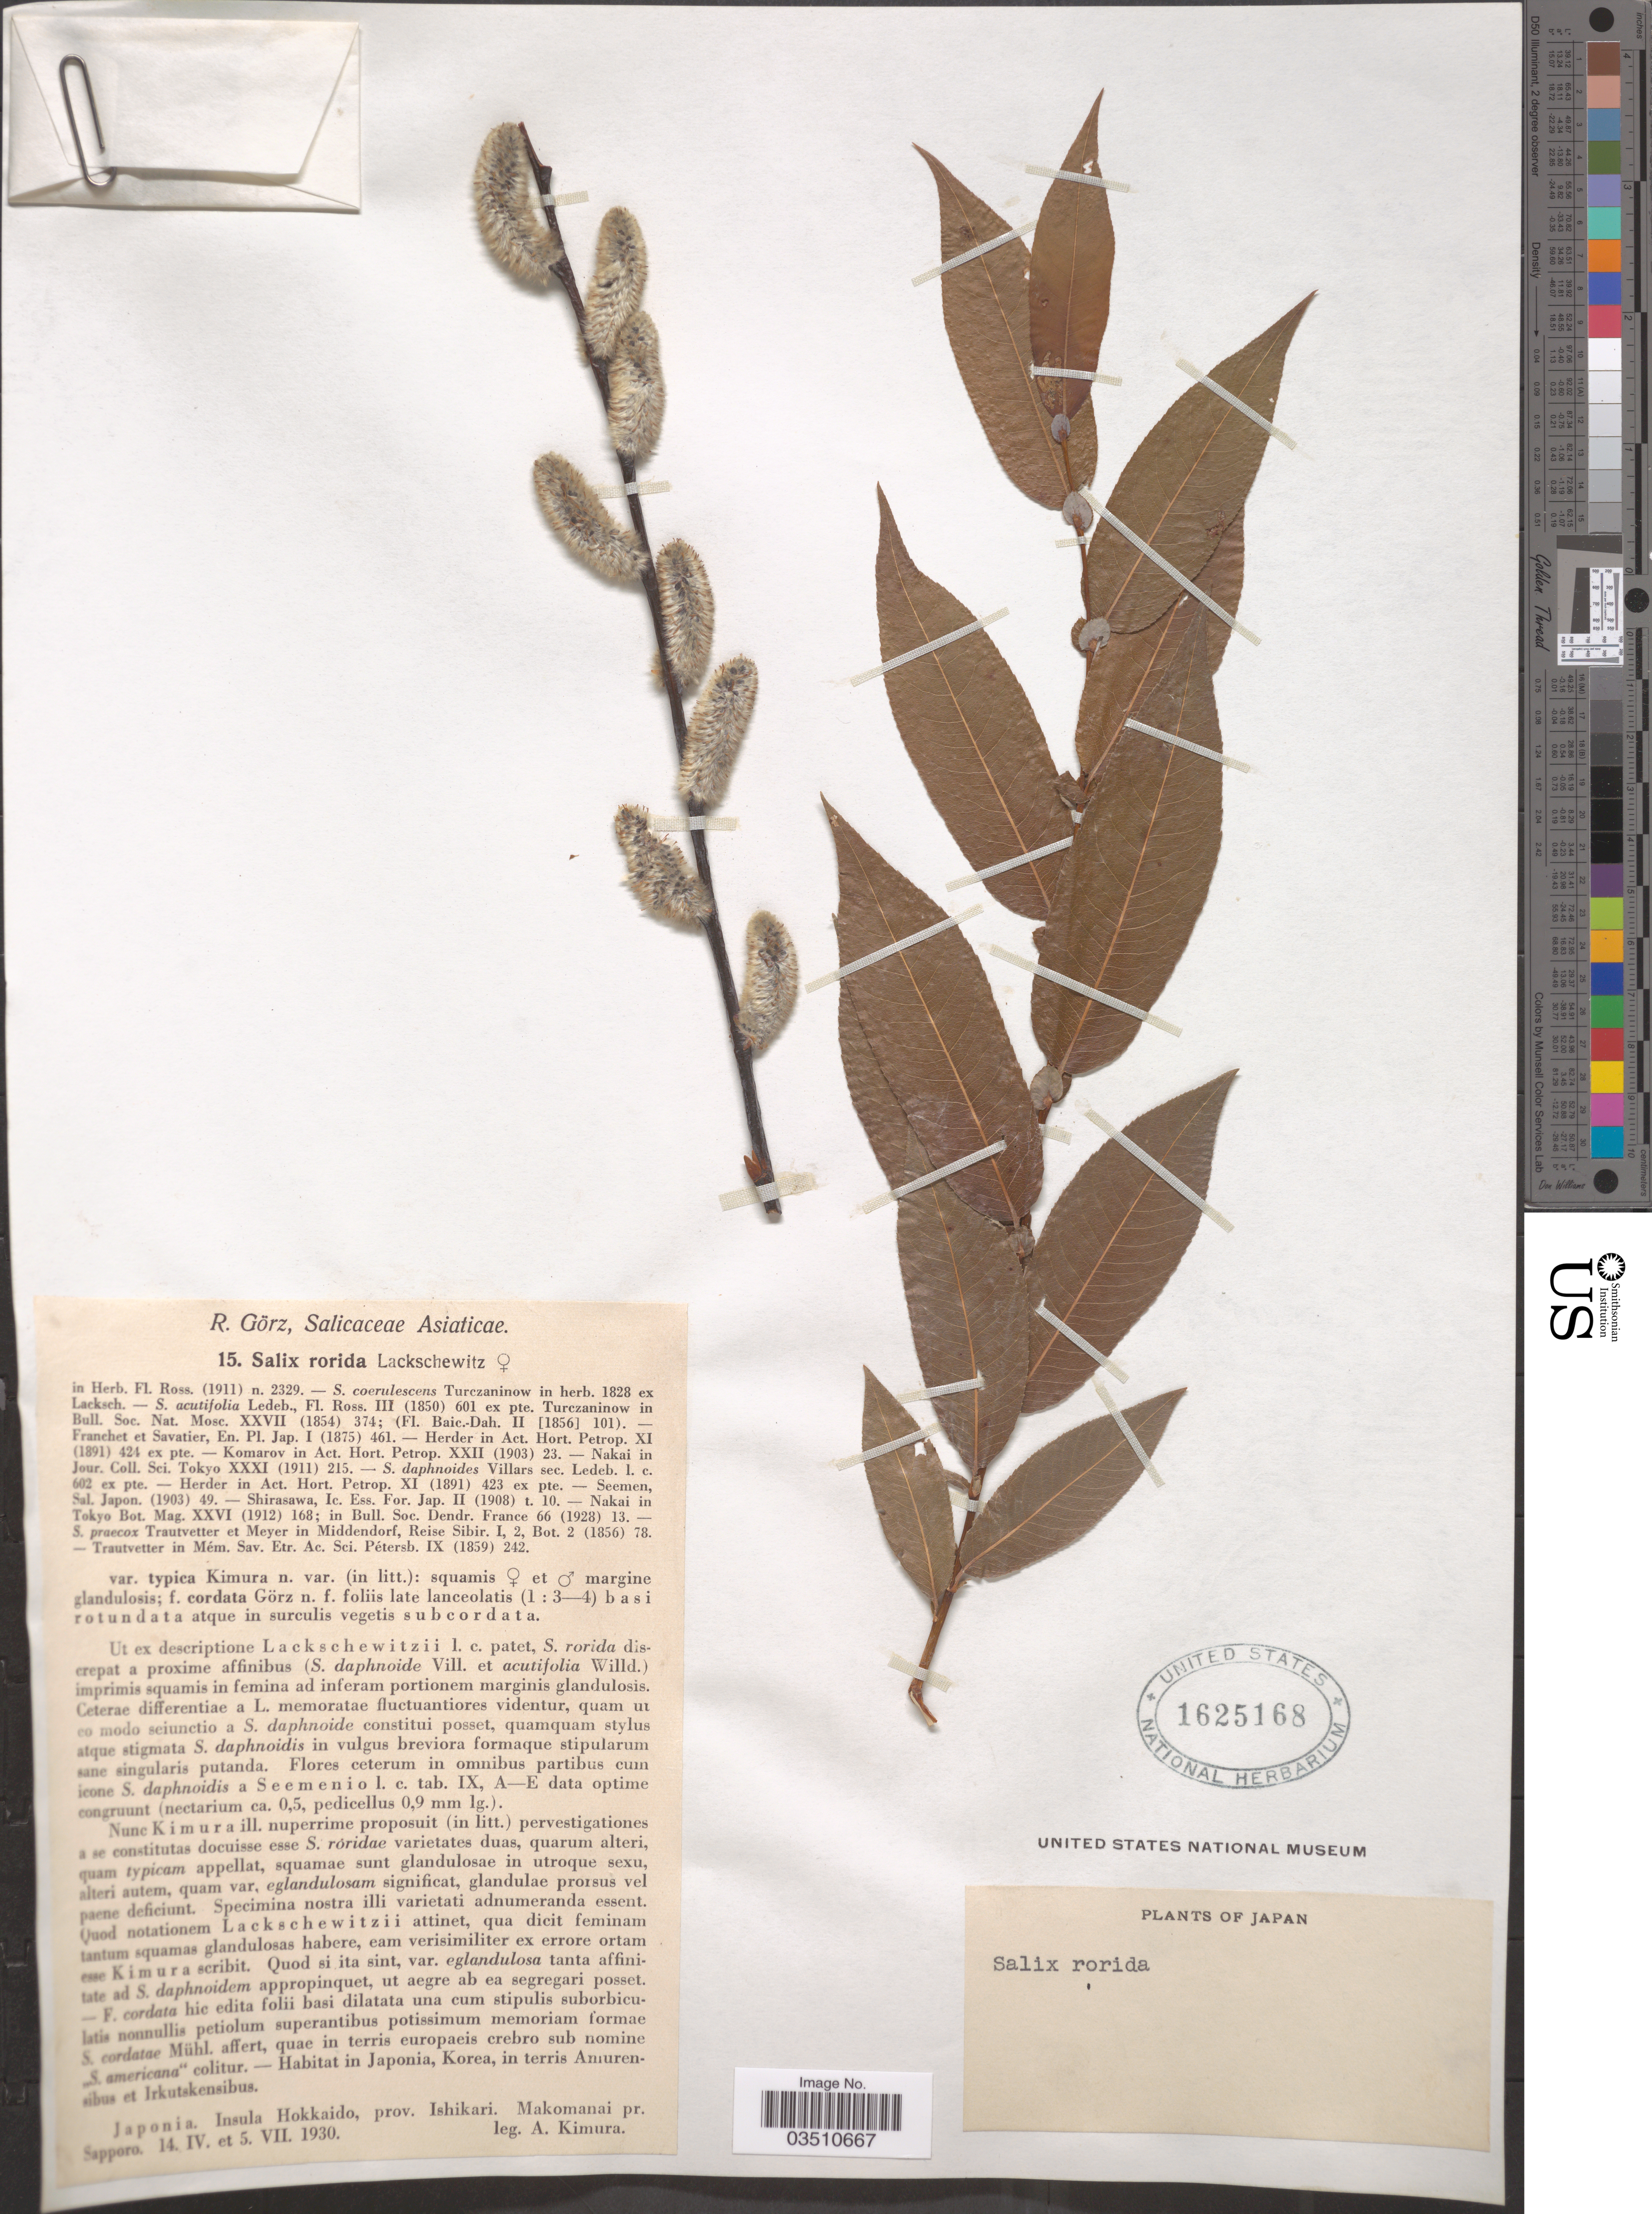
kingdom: Plantae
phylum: Tracheophyta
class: Magnoliopsida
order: Malpighiales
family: Salicaceae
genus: Salix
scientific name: Salix rorida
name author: Laksch.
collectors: A. Kimura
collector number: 15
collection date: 1930-04-14/1930-07-05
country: Japan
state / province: Hokkaidō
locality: Insula Hokkaido, prov. Ishikari. Makomanai pr. Sapporo.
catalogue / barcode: US 1625168